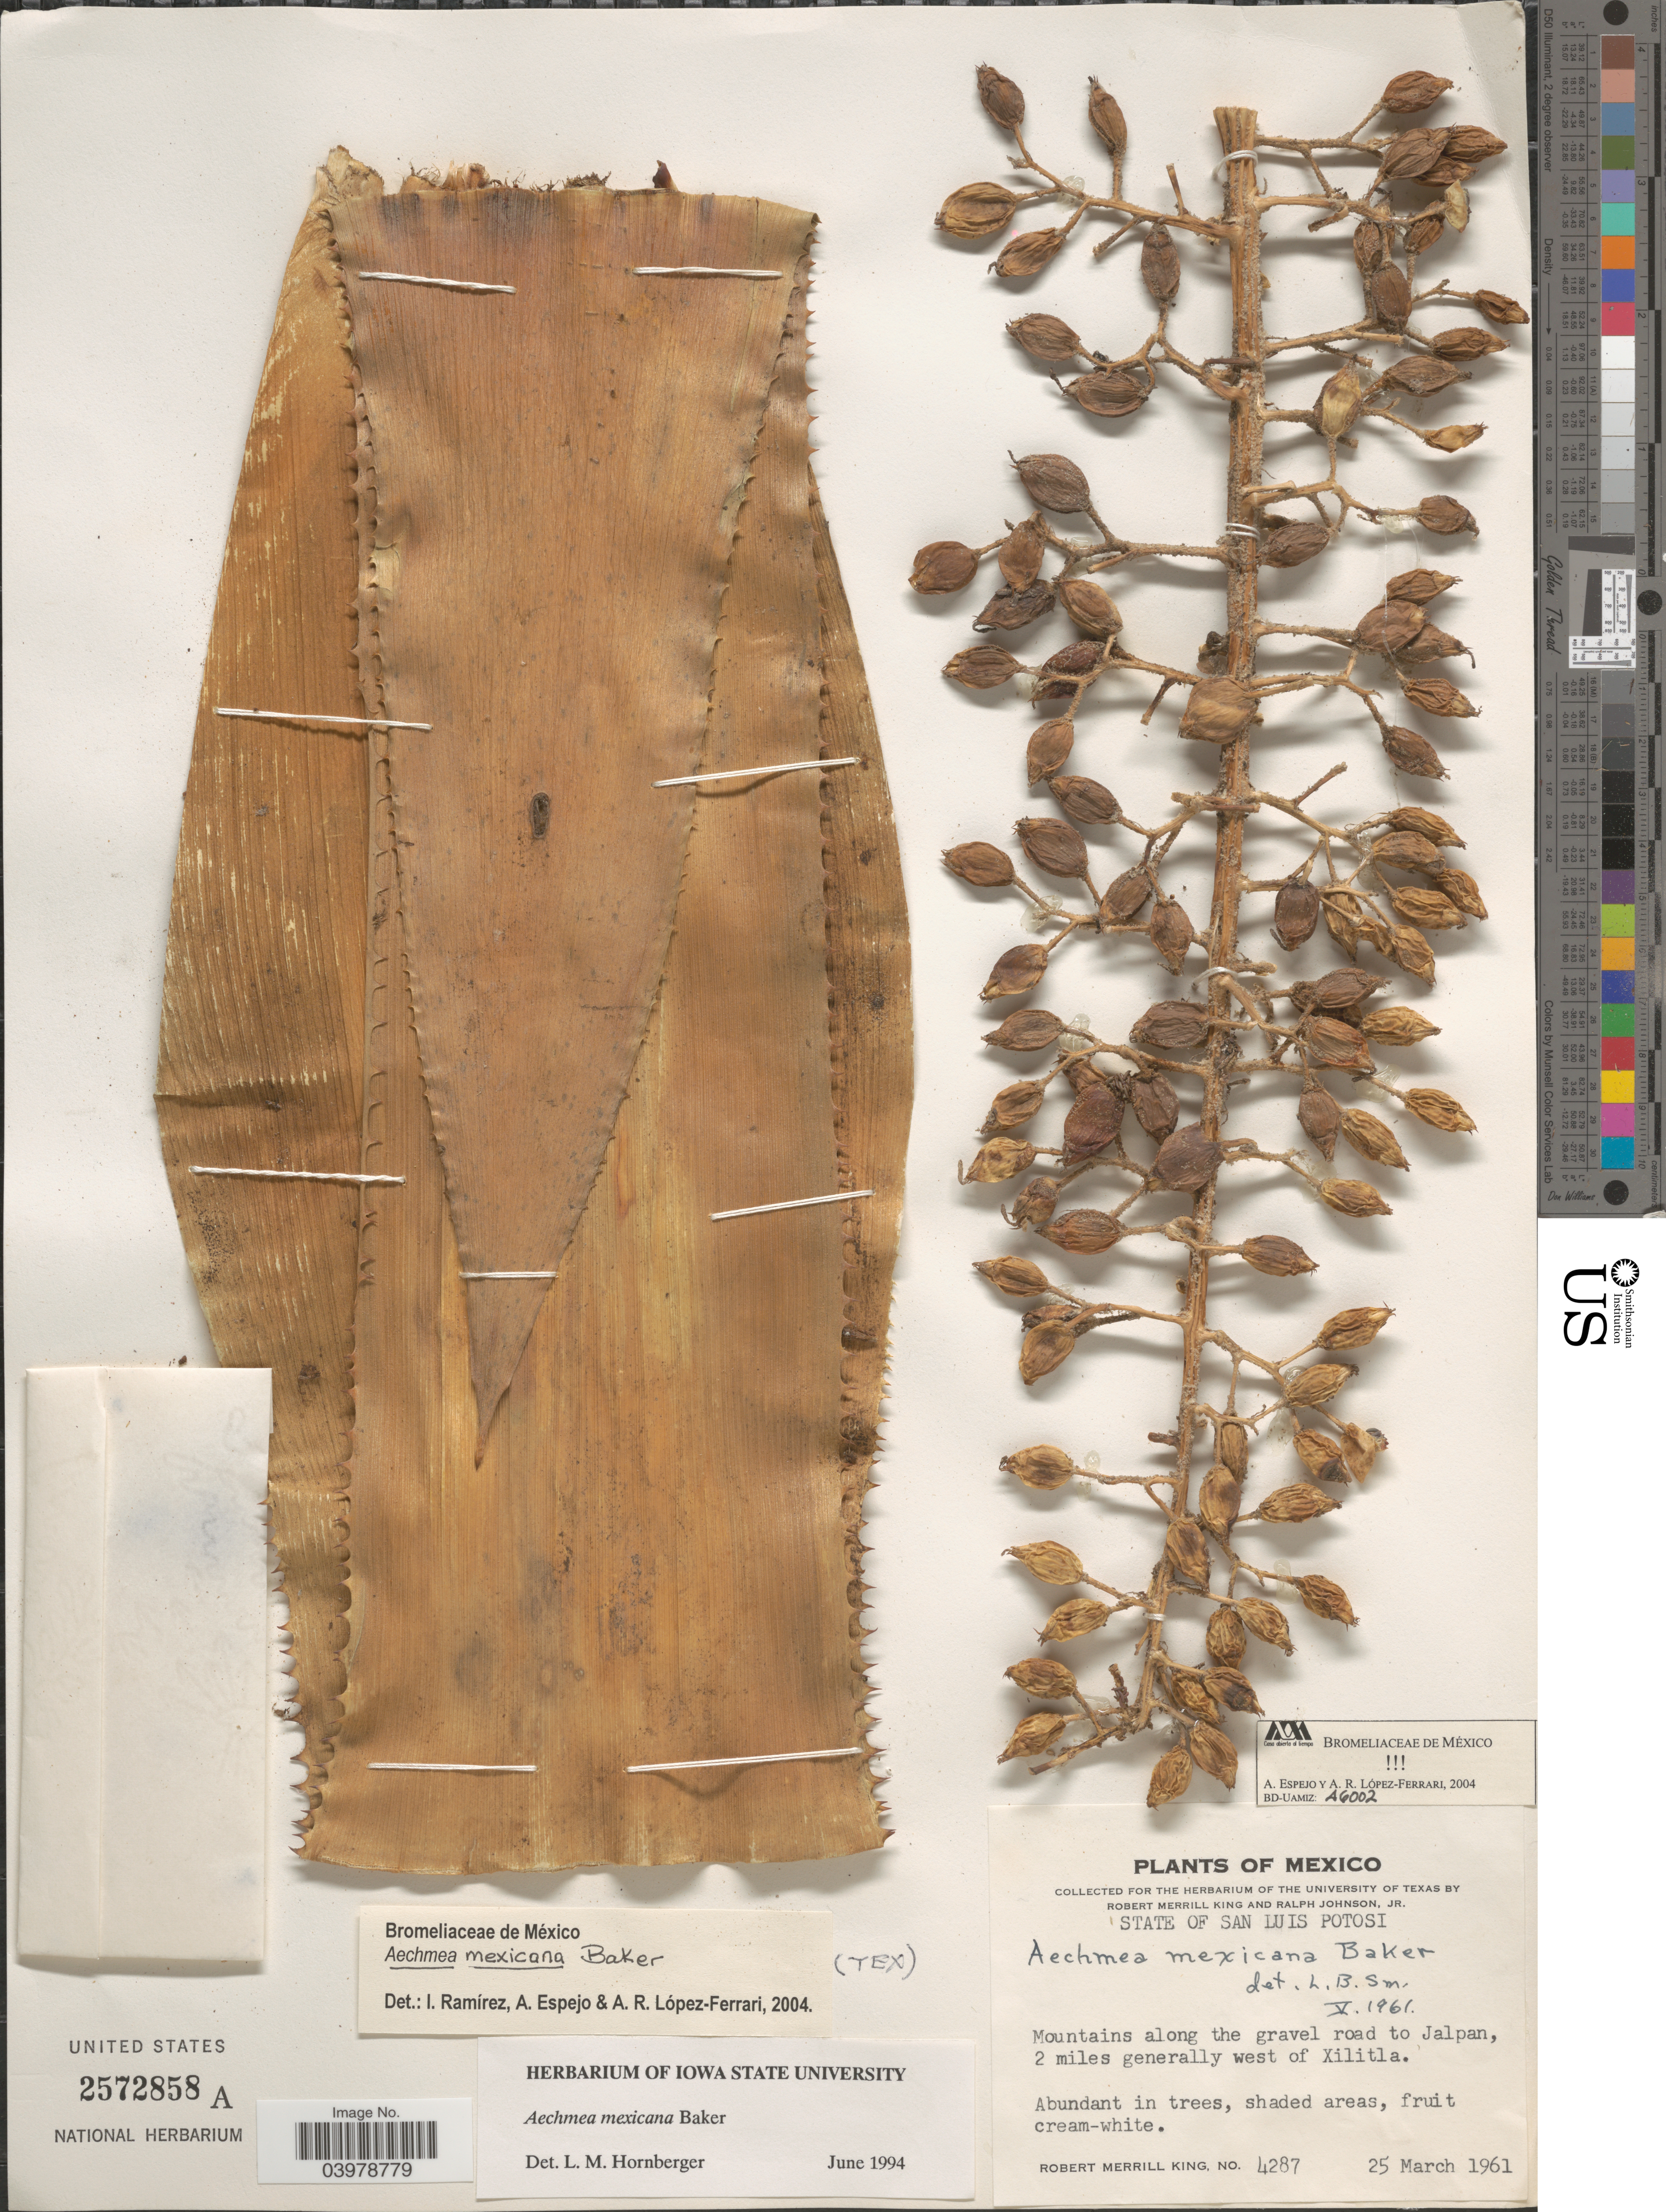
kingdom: Plantae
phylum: Tracheophyta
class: Liliopsida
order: Poales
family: Bromeliaceae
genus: Aechmea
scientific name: Aechmea mexicana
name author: Baker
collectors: R. M. King & R. Johnson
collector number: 4287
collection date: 1961-03-25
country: Mexico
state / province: San Luis Potosí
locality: Mountains along the gravel road to Jalpan, 2 miles generally west of Xilitla.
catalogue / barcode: US 2572858A